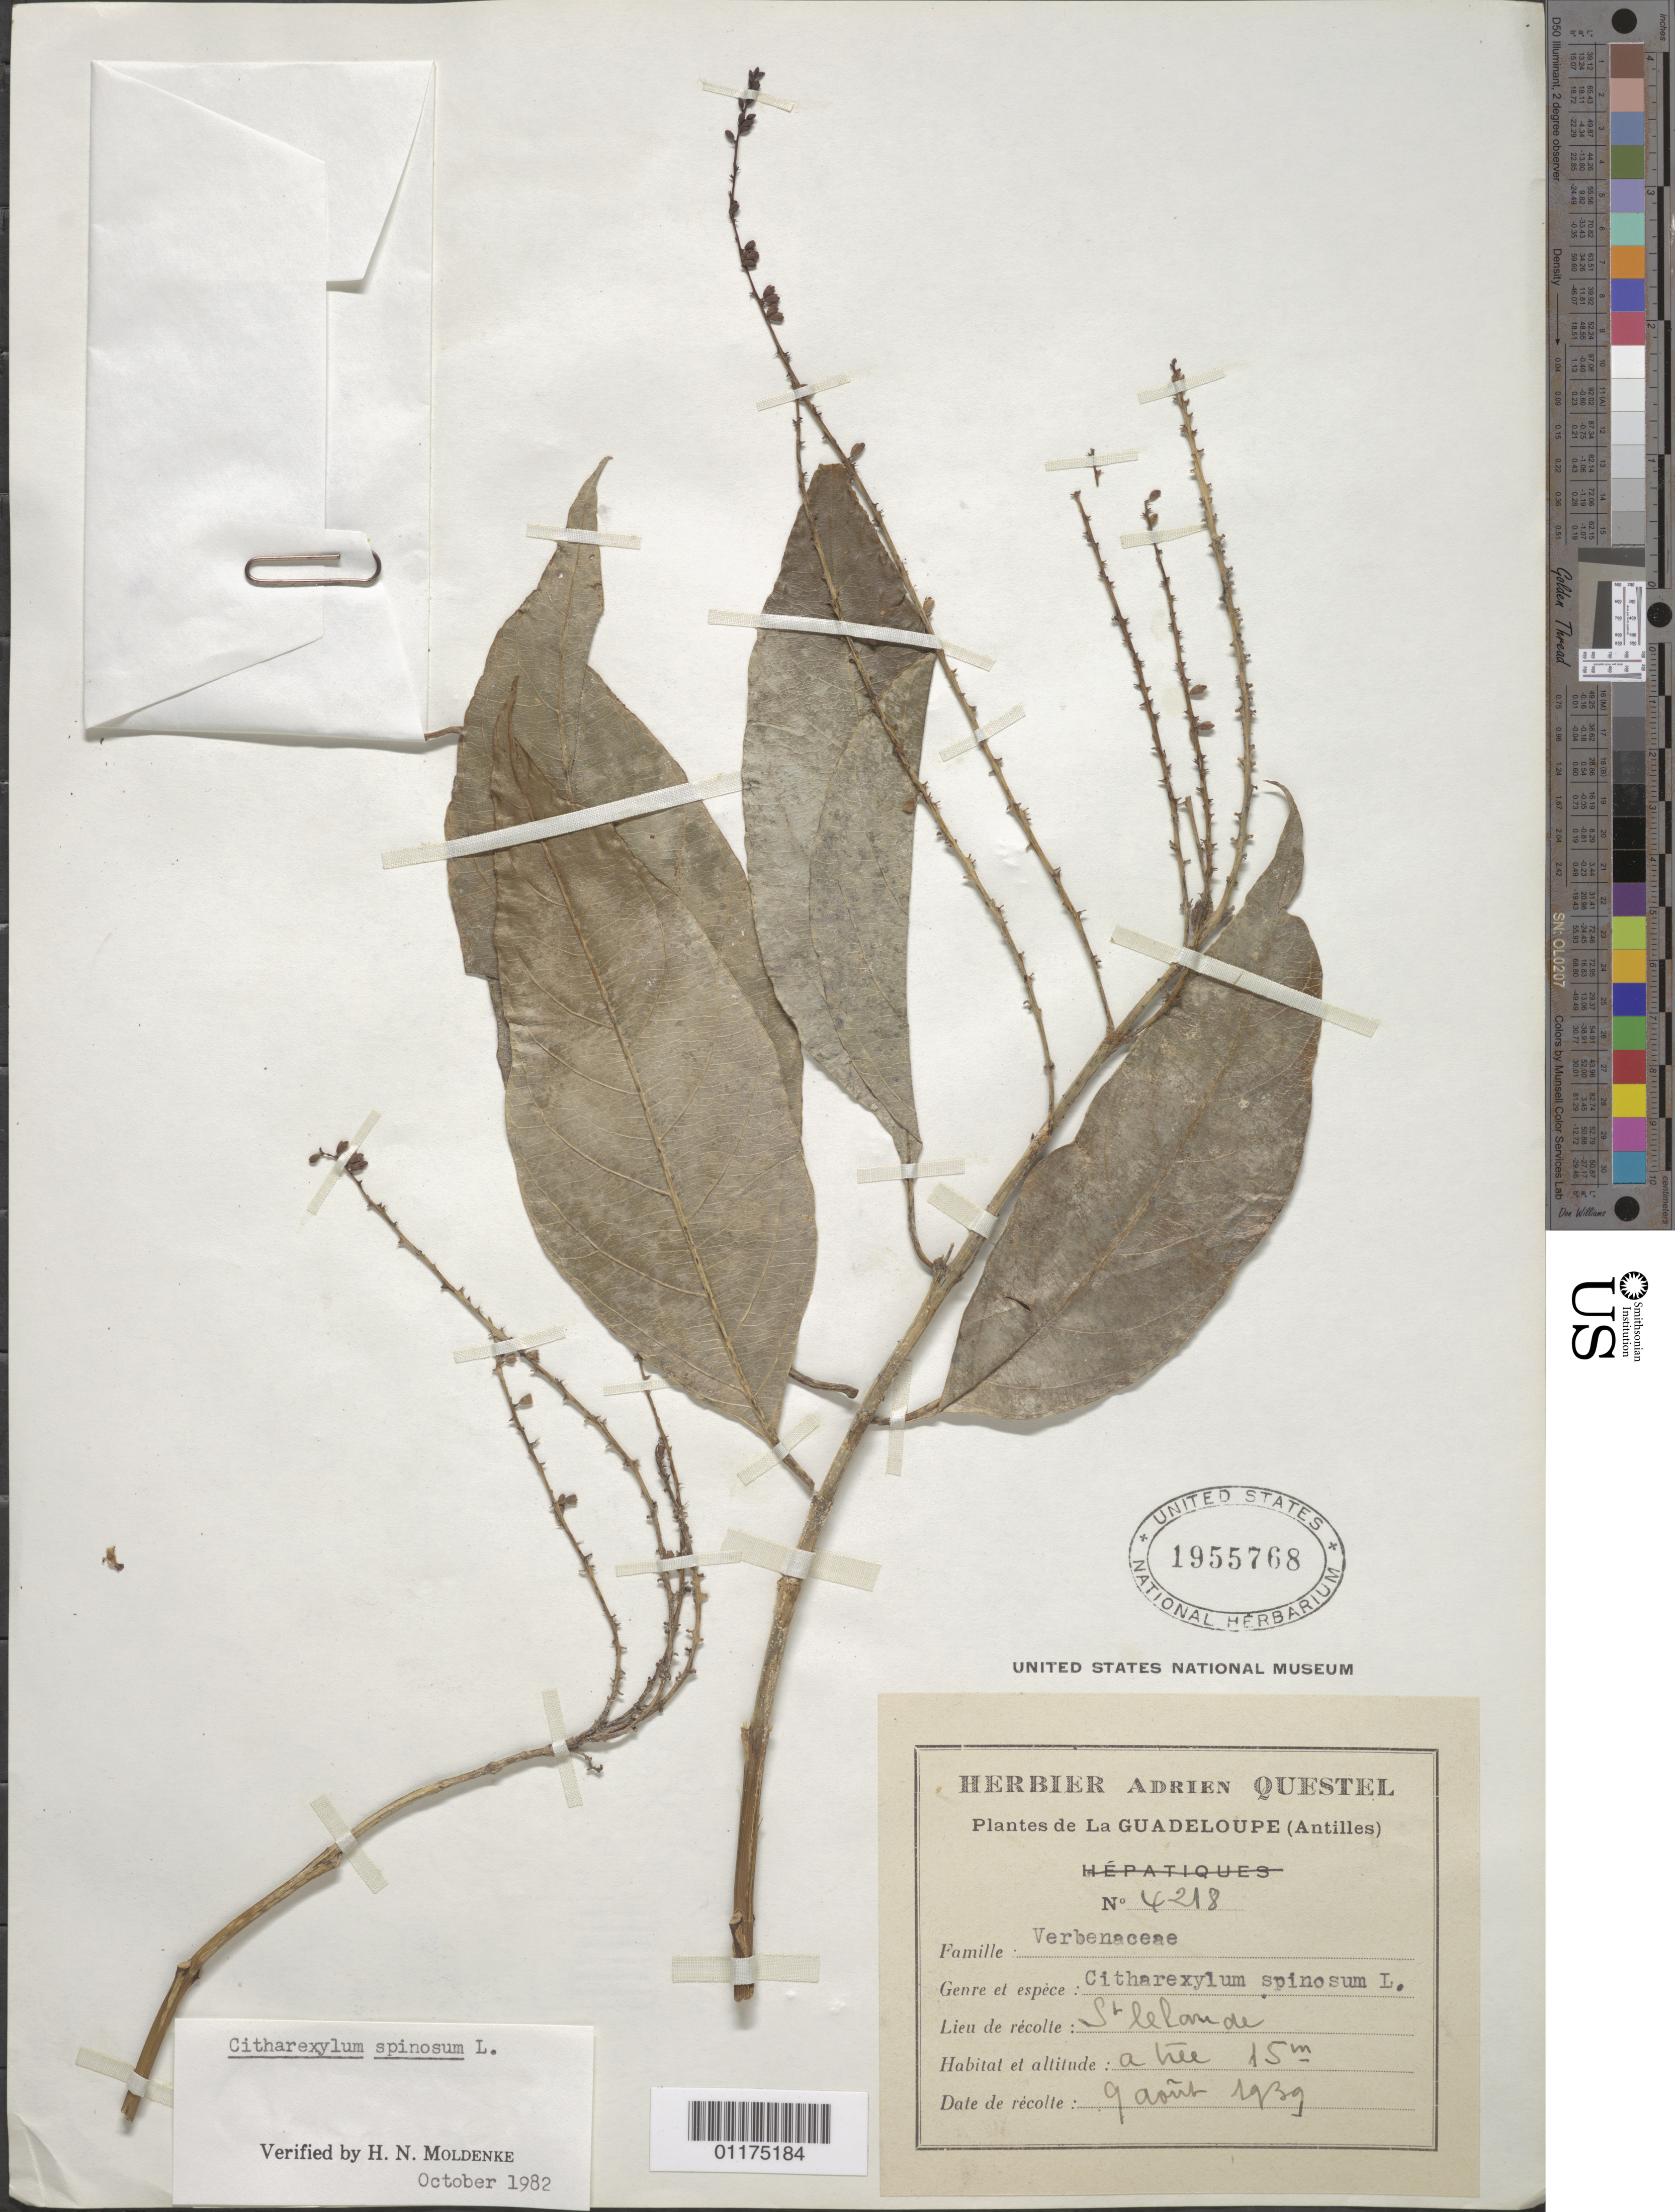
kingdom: Plantae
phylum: Tracheophyta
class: Magnoliopsida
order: Lamiales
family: Verbenaceae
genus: Citharexylum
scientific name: Citharexylum spinosum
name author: L.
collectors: A. Questel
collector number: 4218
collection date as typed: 09 Apr 1939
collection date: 1939-04-09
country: Guadeloupe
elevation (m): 15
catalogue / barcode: US 1955768